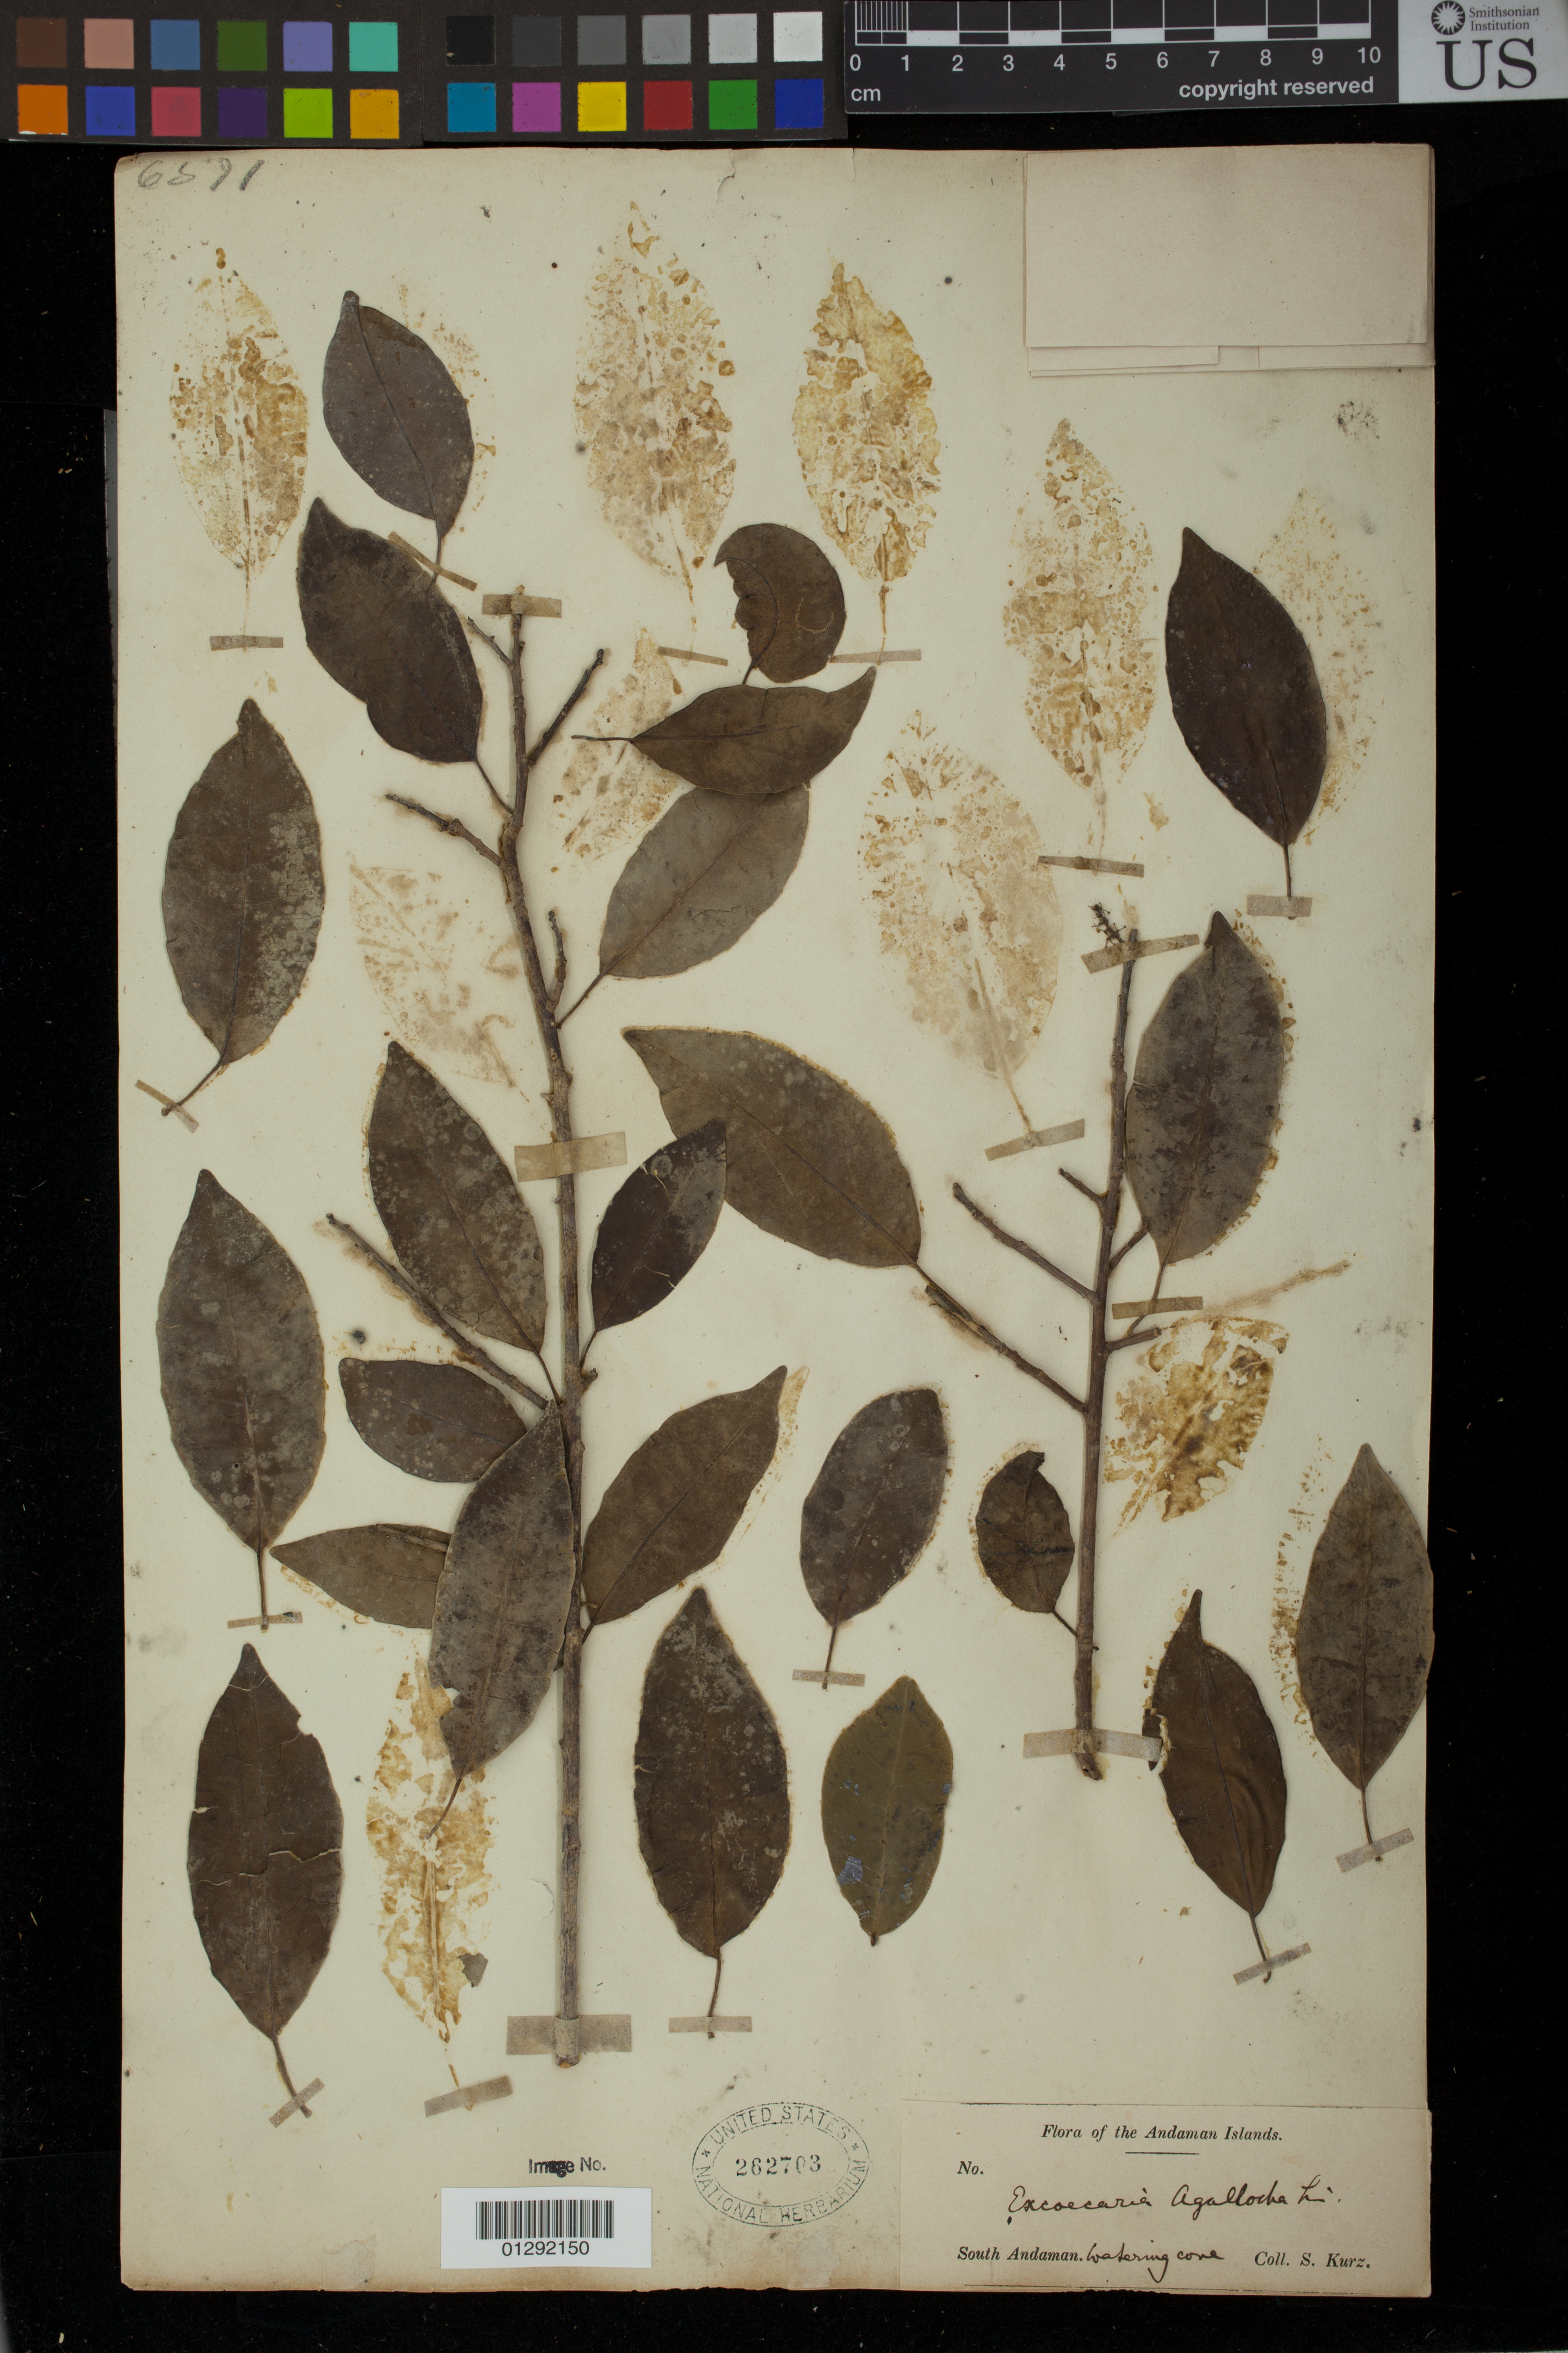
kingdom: Plantae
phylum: Tracheophyta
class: Magnoliopsida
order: Malpighiales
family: Euphorbiaceae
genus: Excoecaria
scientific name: Excoecaria agallocha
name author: L.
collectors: W. Kurz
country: India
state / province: Andaman and Nicobar Islands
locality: South Andaman. Watering cove.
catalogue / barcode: US 262703